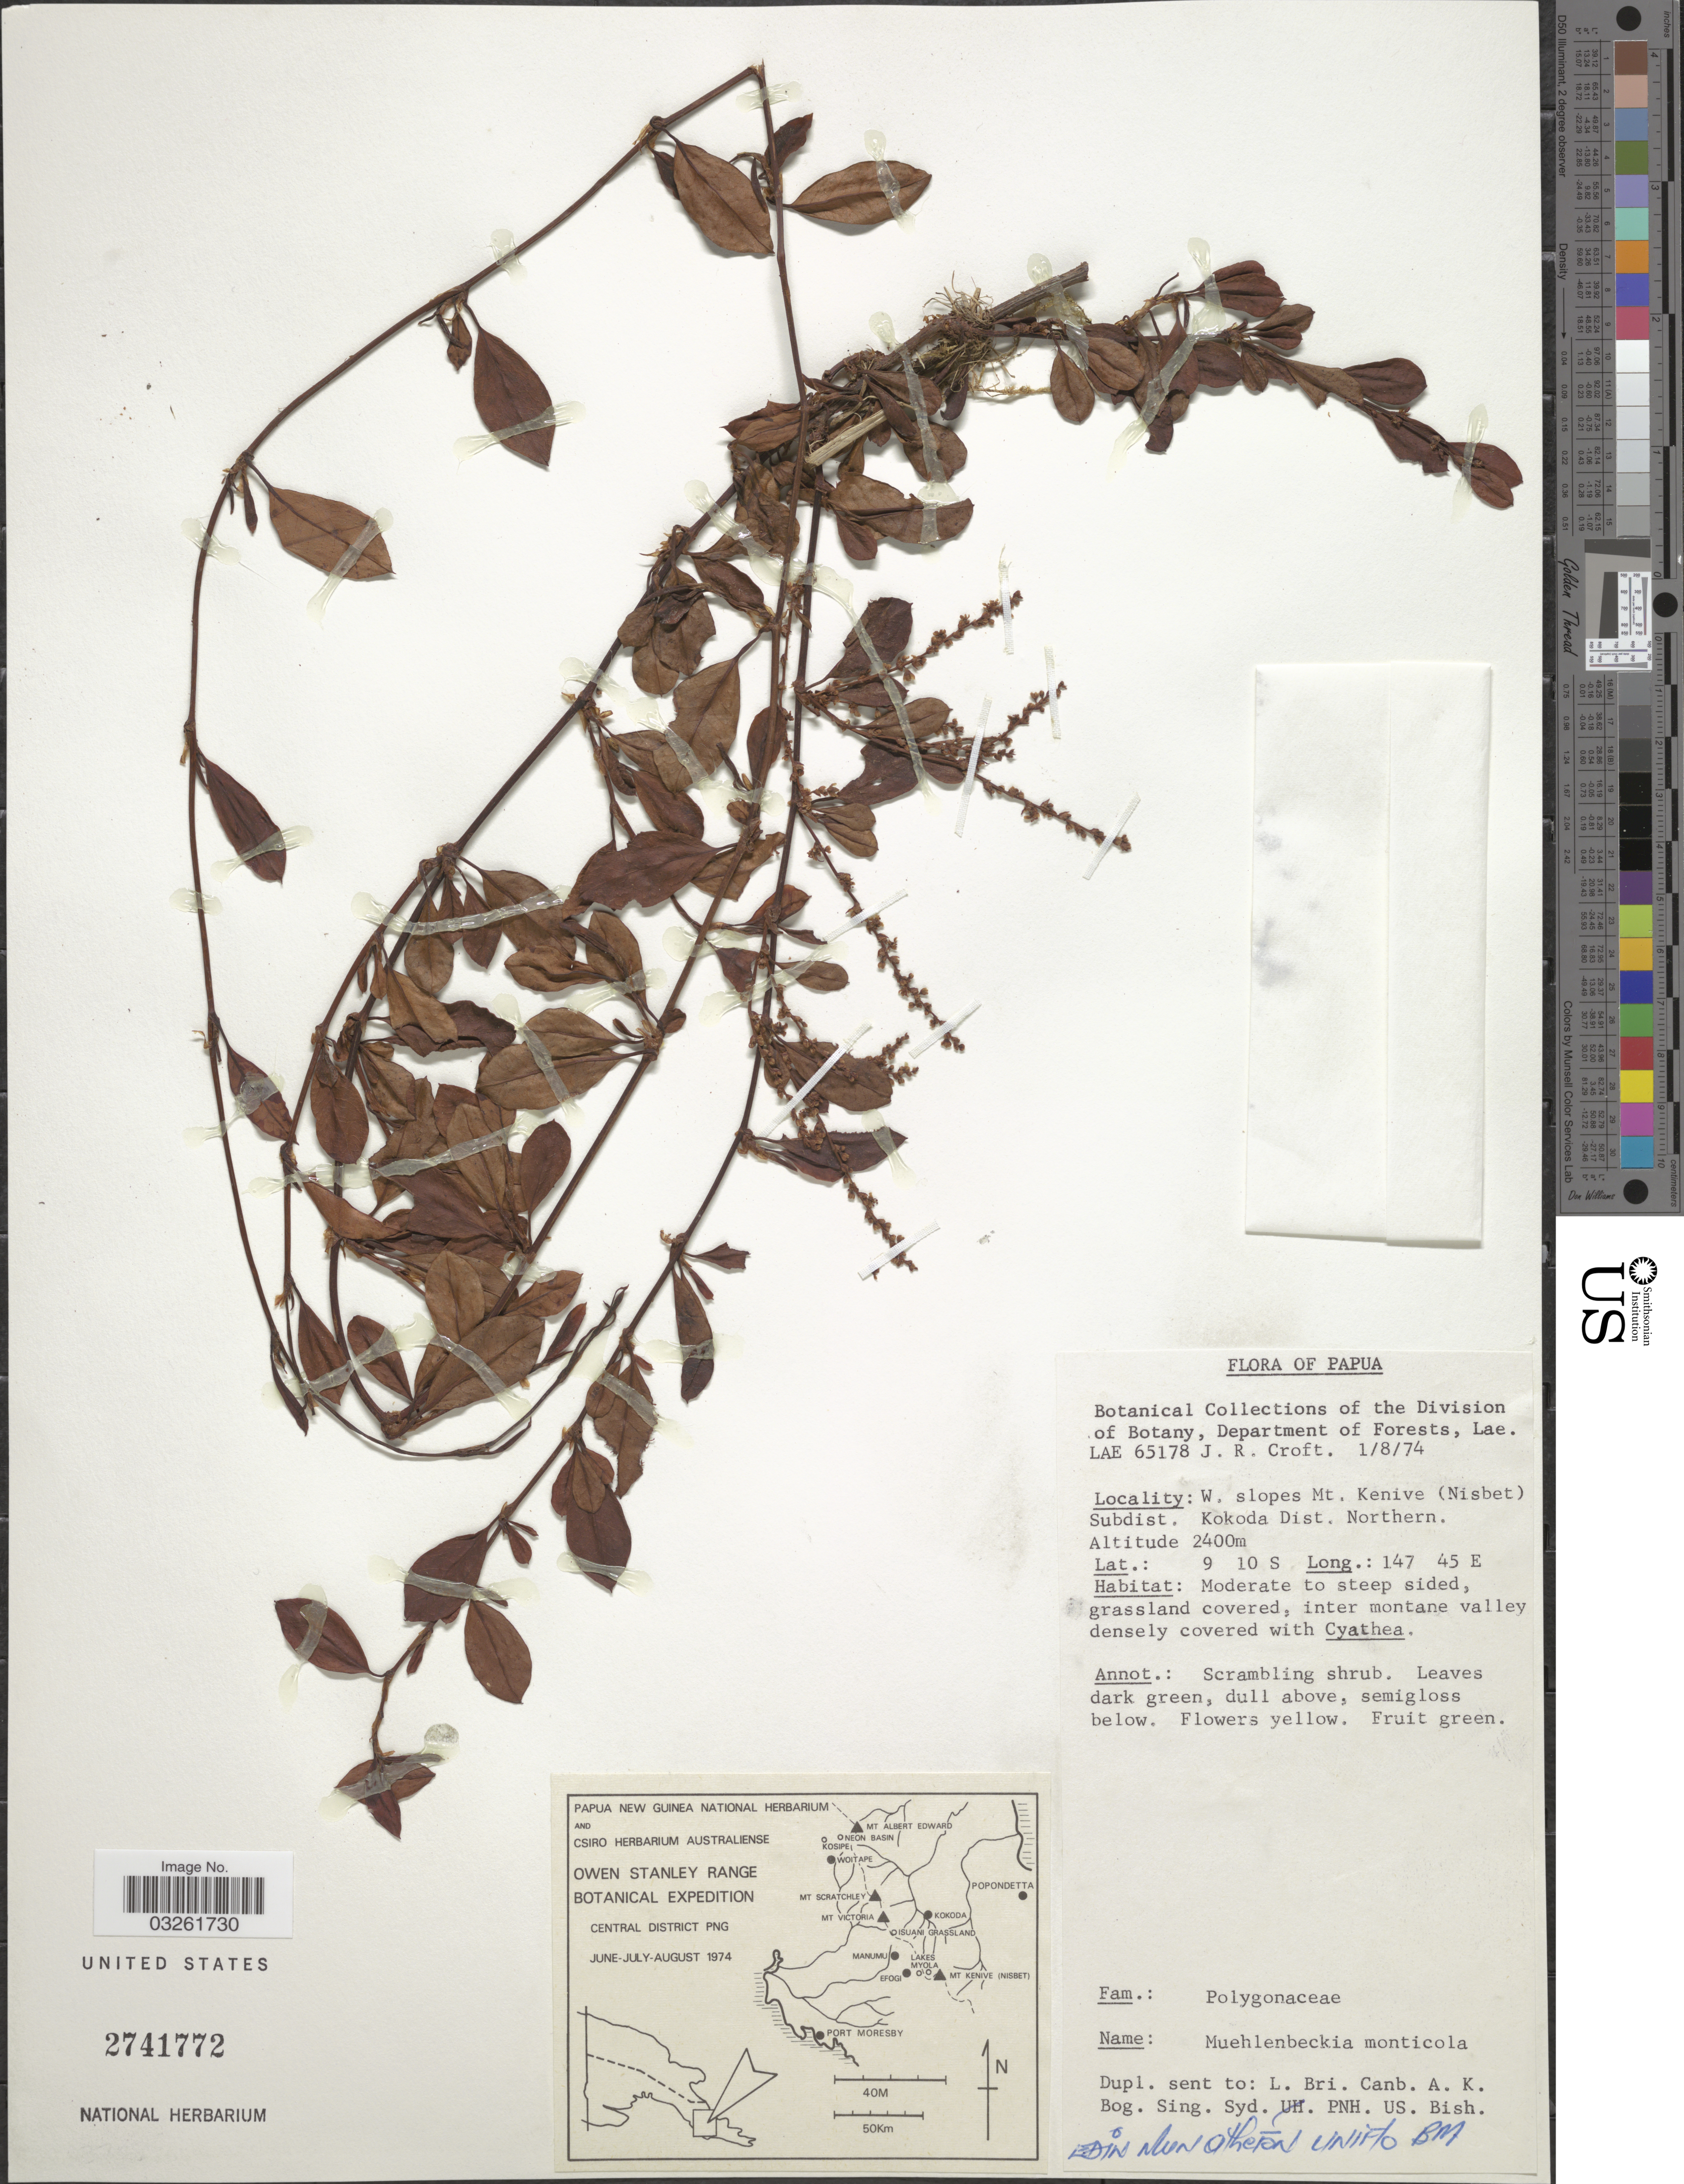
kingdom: Plantae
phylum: Tracheophyta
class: Magnoliopsida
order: Caryophyllales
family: Polygonaceae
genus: Muehlenbeckia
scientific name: Muehlenbeckia monticola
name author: Pulle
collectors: J. R. Croft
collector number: LAE 65178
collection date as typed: Transcribed d/m/y: 1/8/74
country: Papua New Guinea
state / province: Northern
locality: Papua. W. slopes Mt. Kenive (Nisbet), Subdist. Kokoda, Dist. Northern.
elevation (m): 2400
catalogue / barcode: US 2741772